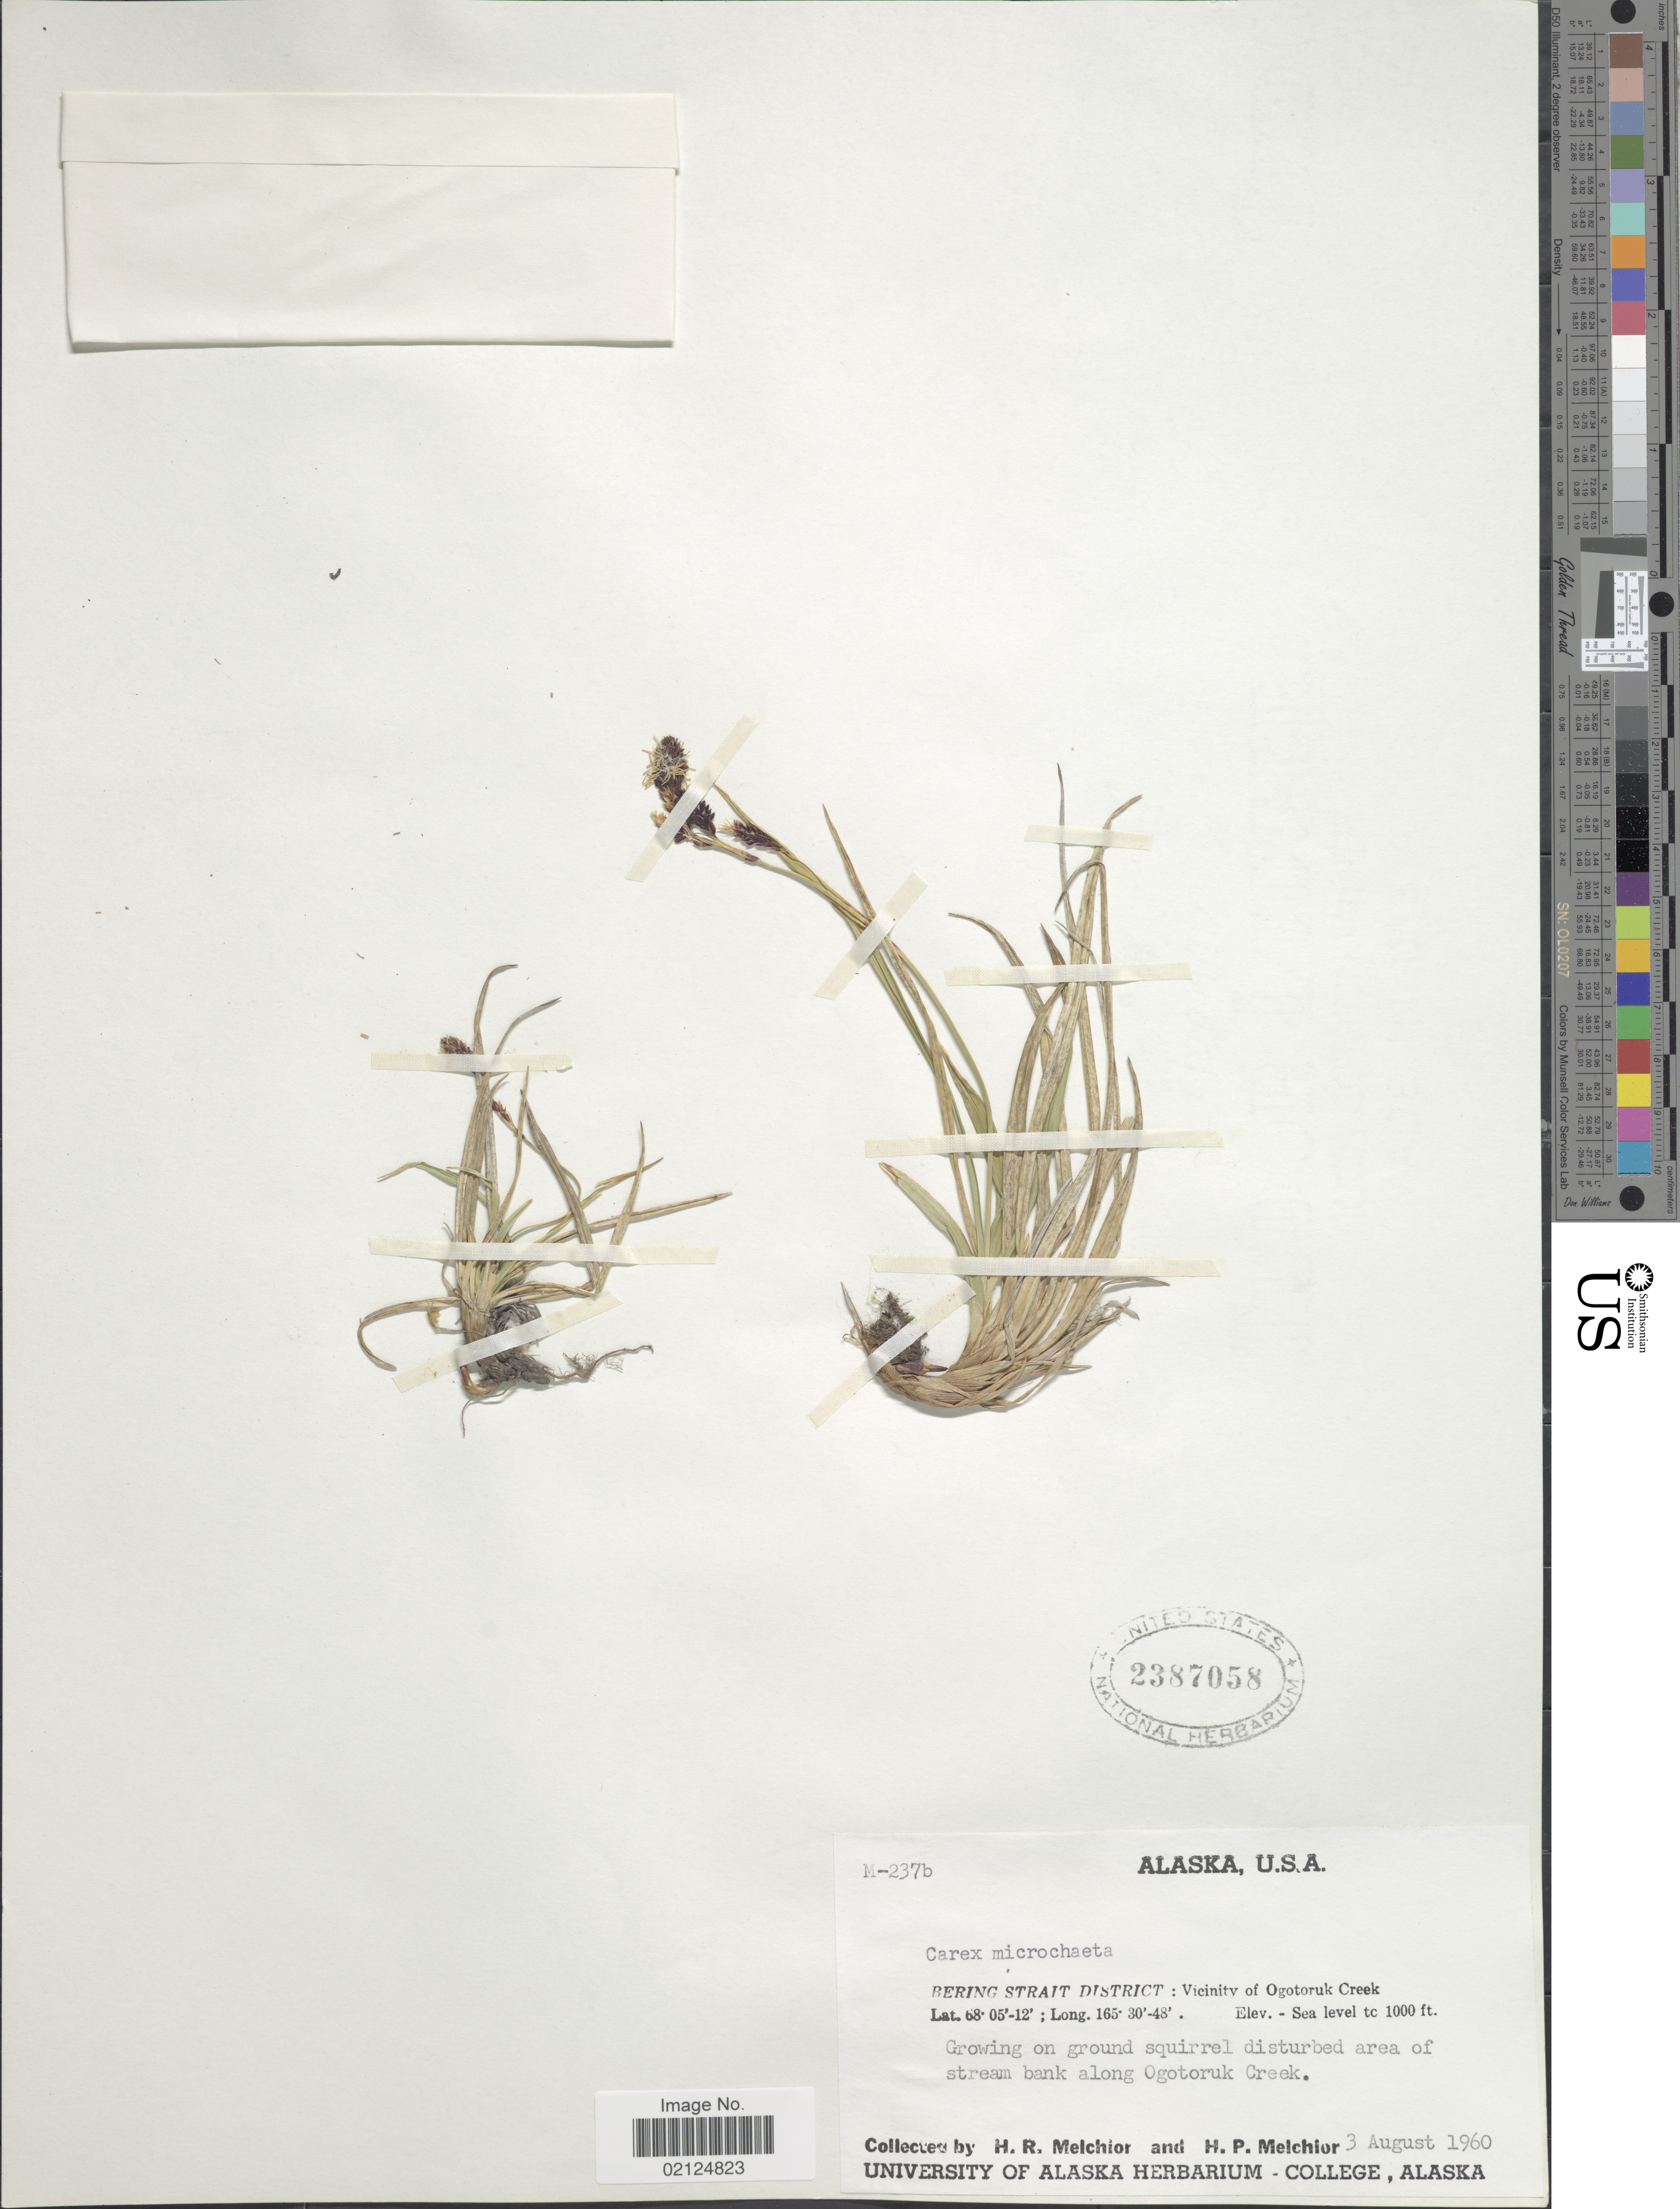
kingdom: Plantae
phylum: Tracheophyta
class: Liliopsida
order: Poales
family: Cyperaceae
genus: Carex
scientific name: Carex microchaeta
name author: Holm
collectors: H. R. Melchior & H. P. Melchior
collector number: M-237b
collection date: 1960-08-03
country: United States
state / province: Alaska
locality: Bering Strait District: Vicinity of Ogoturuk Creek, Along Ogoturuk Creek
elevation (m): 0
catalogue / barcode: US 2387058